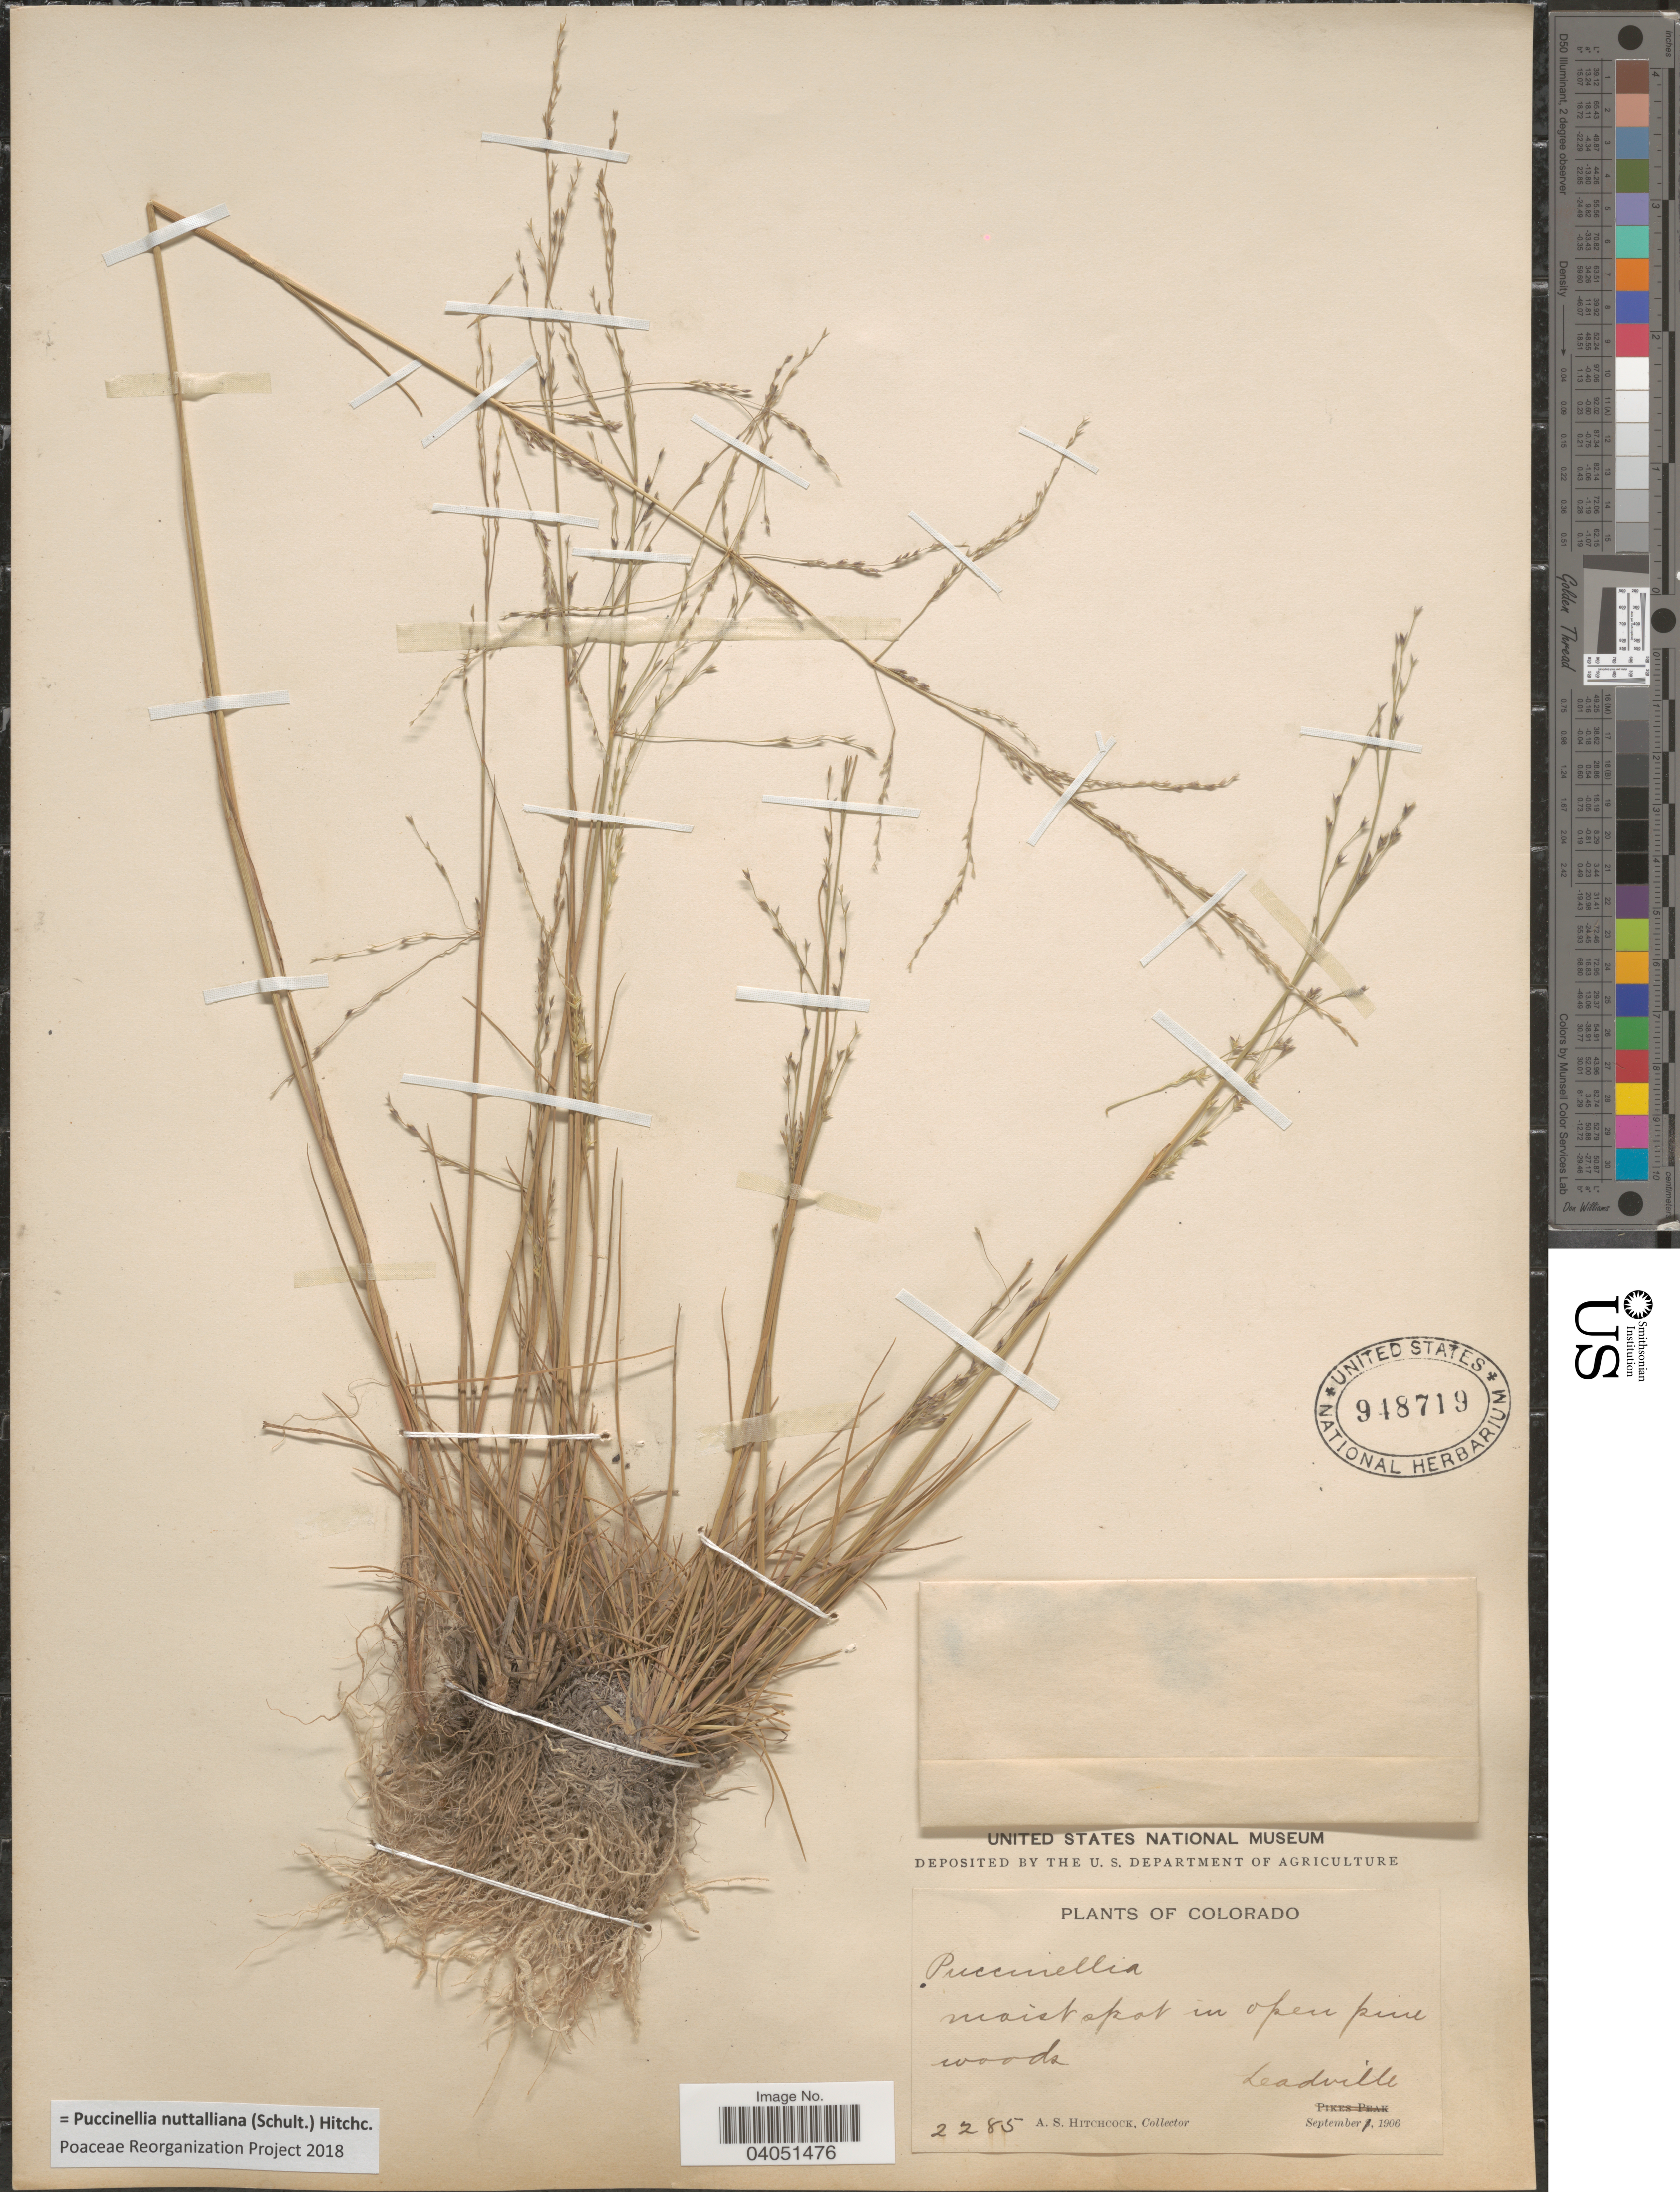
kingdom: Plantae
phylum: Tracheophyta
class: Liliopsida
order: Poales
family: Poaceae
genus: Puccinellia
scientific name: Puccinellia nuttalliana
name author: (Schult.) Hitchc.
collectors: A. S. Hitchcock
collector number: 2285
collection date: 1906-09-01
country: United States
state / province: Colorado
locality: Leadville.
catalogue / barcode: US 948719